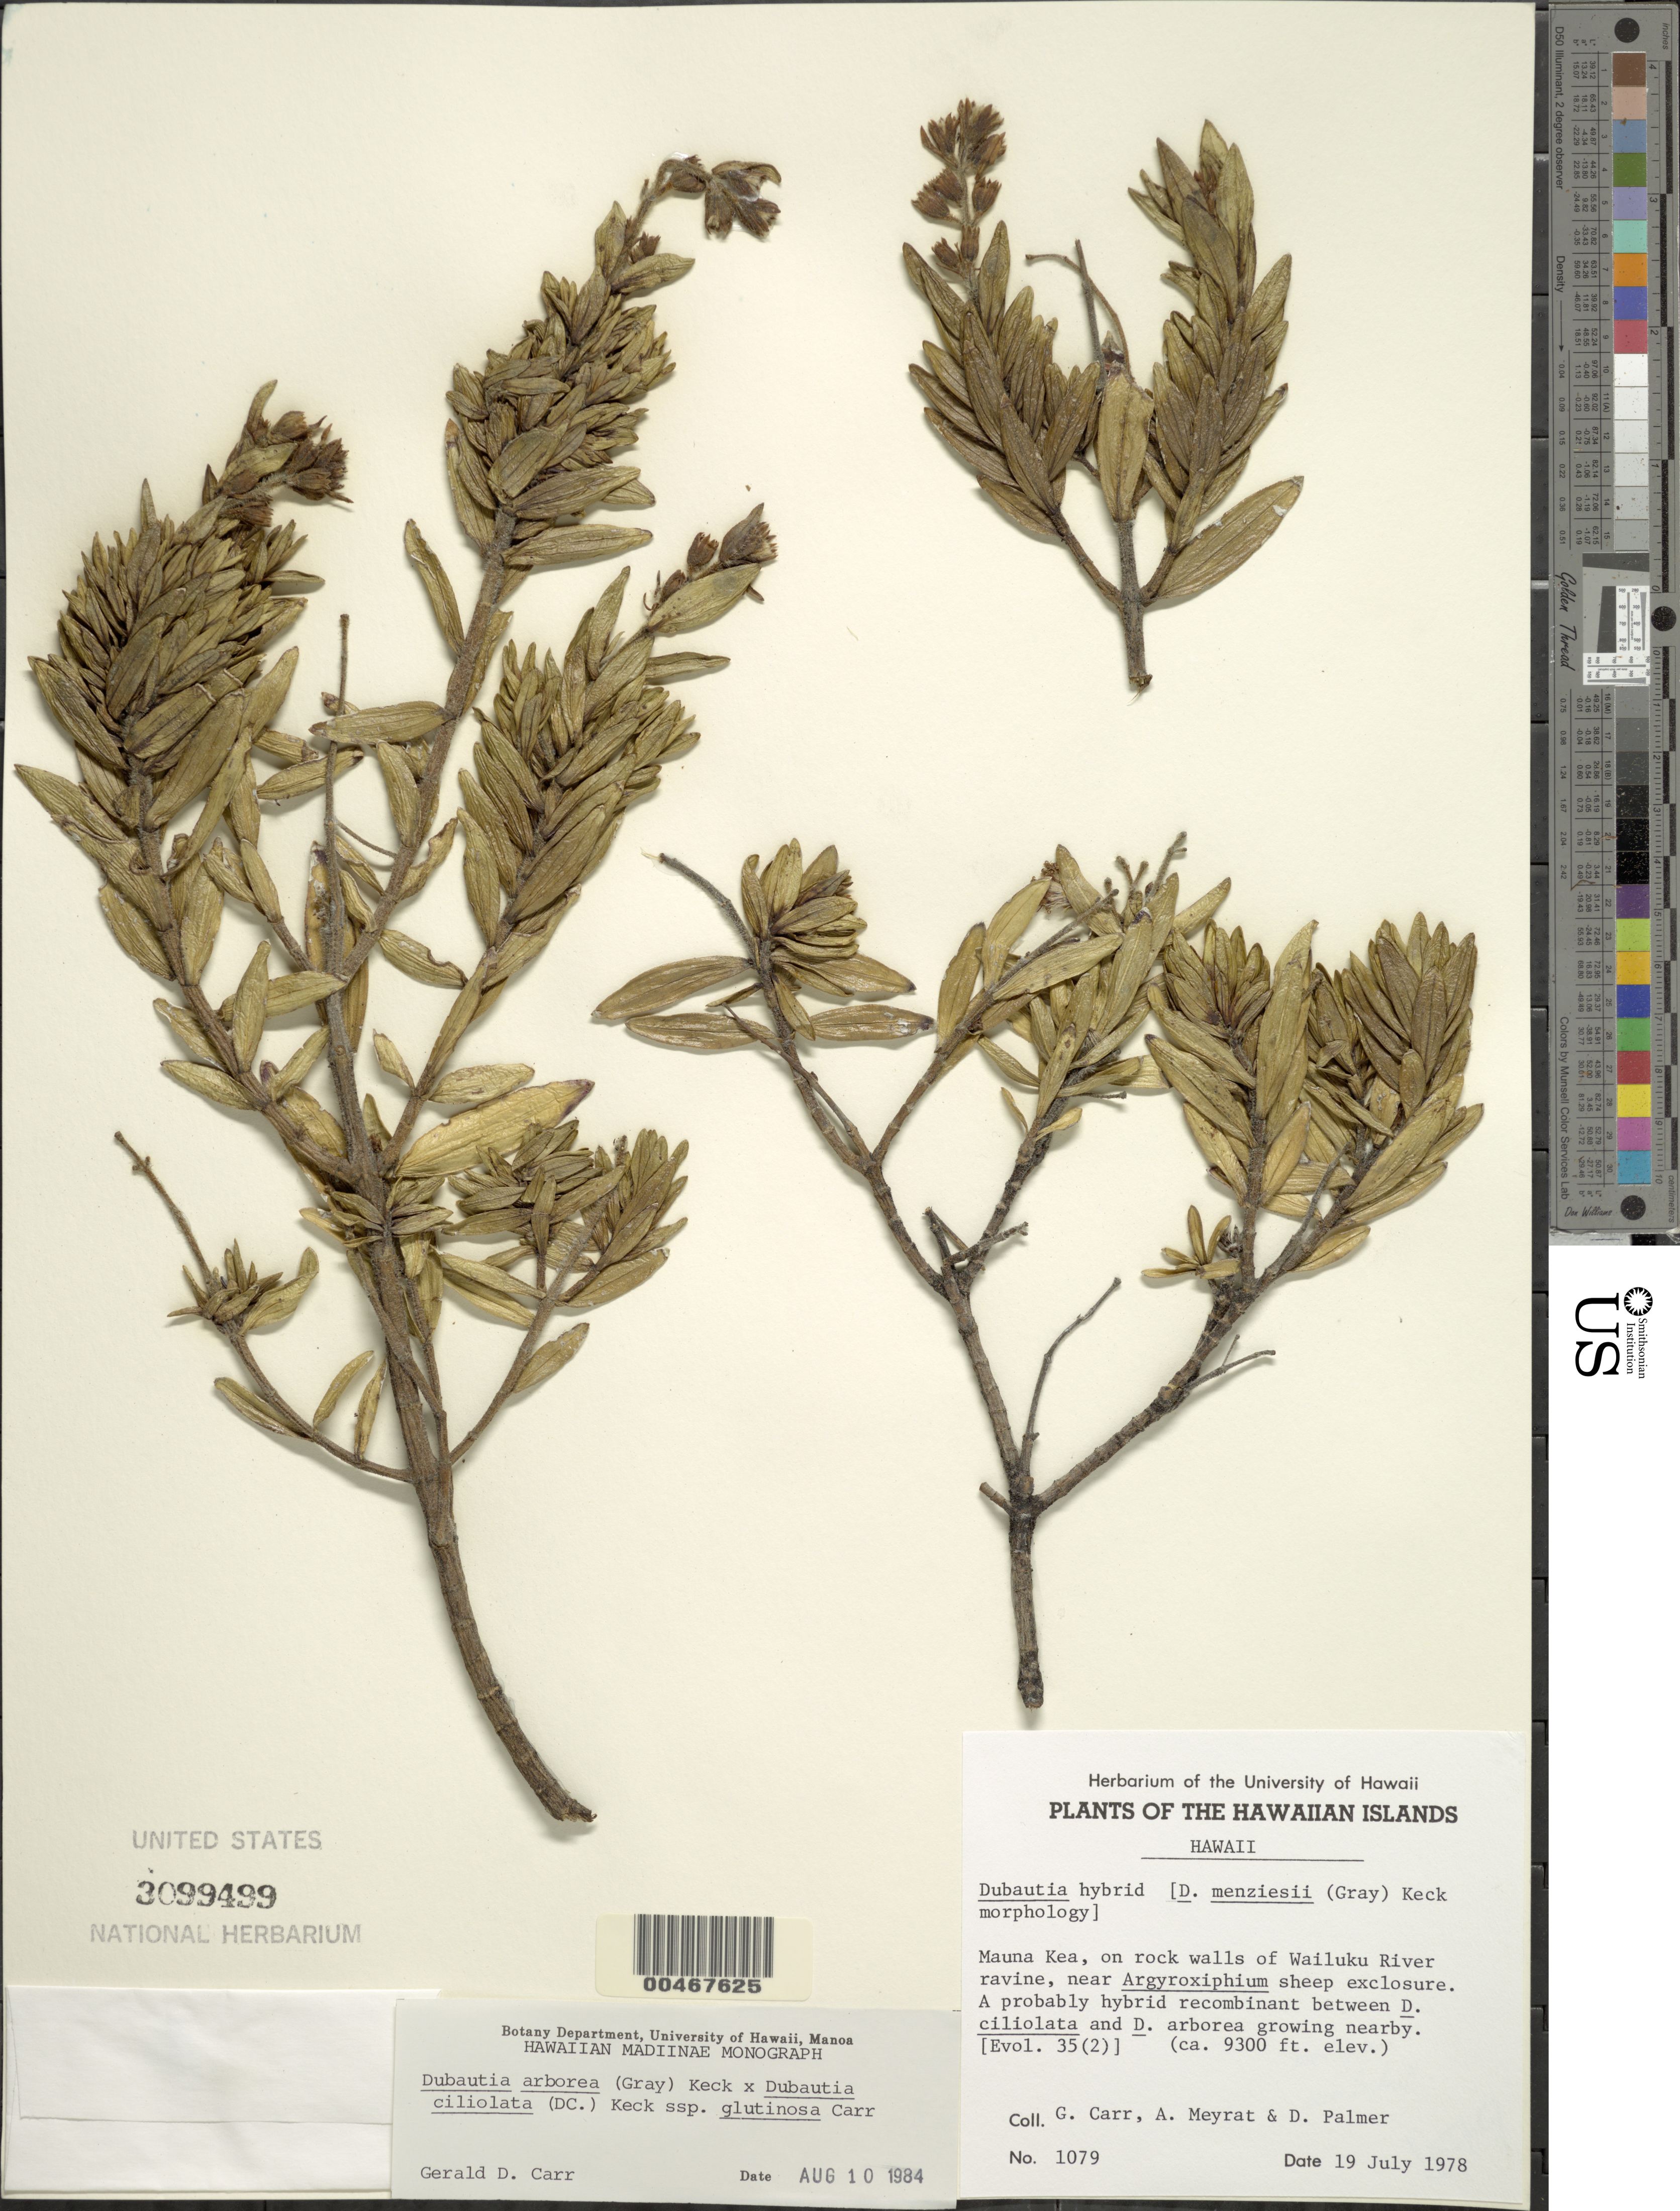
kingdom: Plantae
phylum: Tracheophyta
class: Magnoliopsida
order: Asterales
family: Asteraceae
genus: Dubautia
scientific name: Dubautia arborea x D. ciliolata var. glutinosa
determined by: Carr, G. D.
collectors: G. D. Carr, A. Meyrat & D. Palmer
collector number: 1079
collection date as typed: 19 Jul 1978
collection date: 1978-07-19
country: United States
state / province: Hawaii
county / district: Hawaii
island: Hawaii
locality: Mauna Kea, on rock walls of Wailuku River ravine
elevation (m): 2835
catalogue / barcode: US 3099499